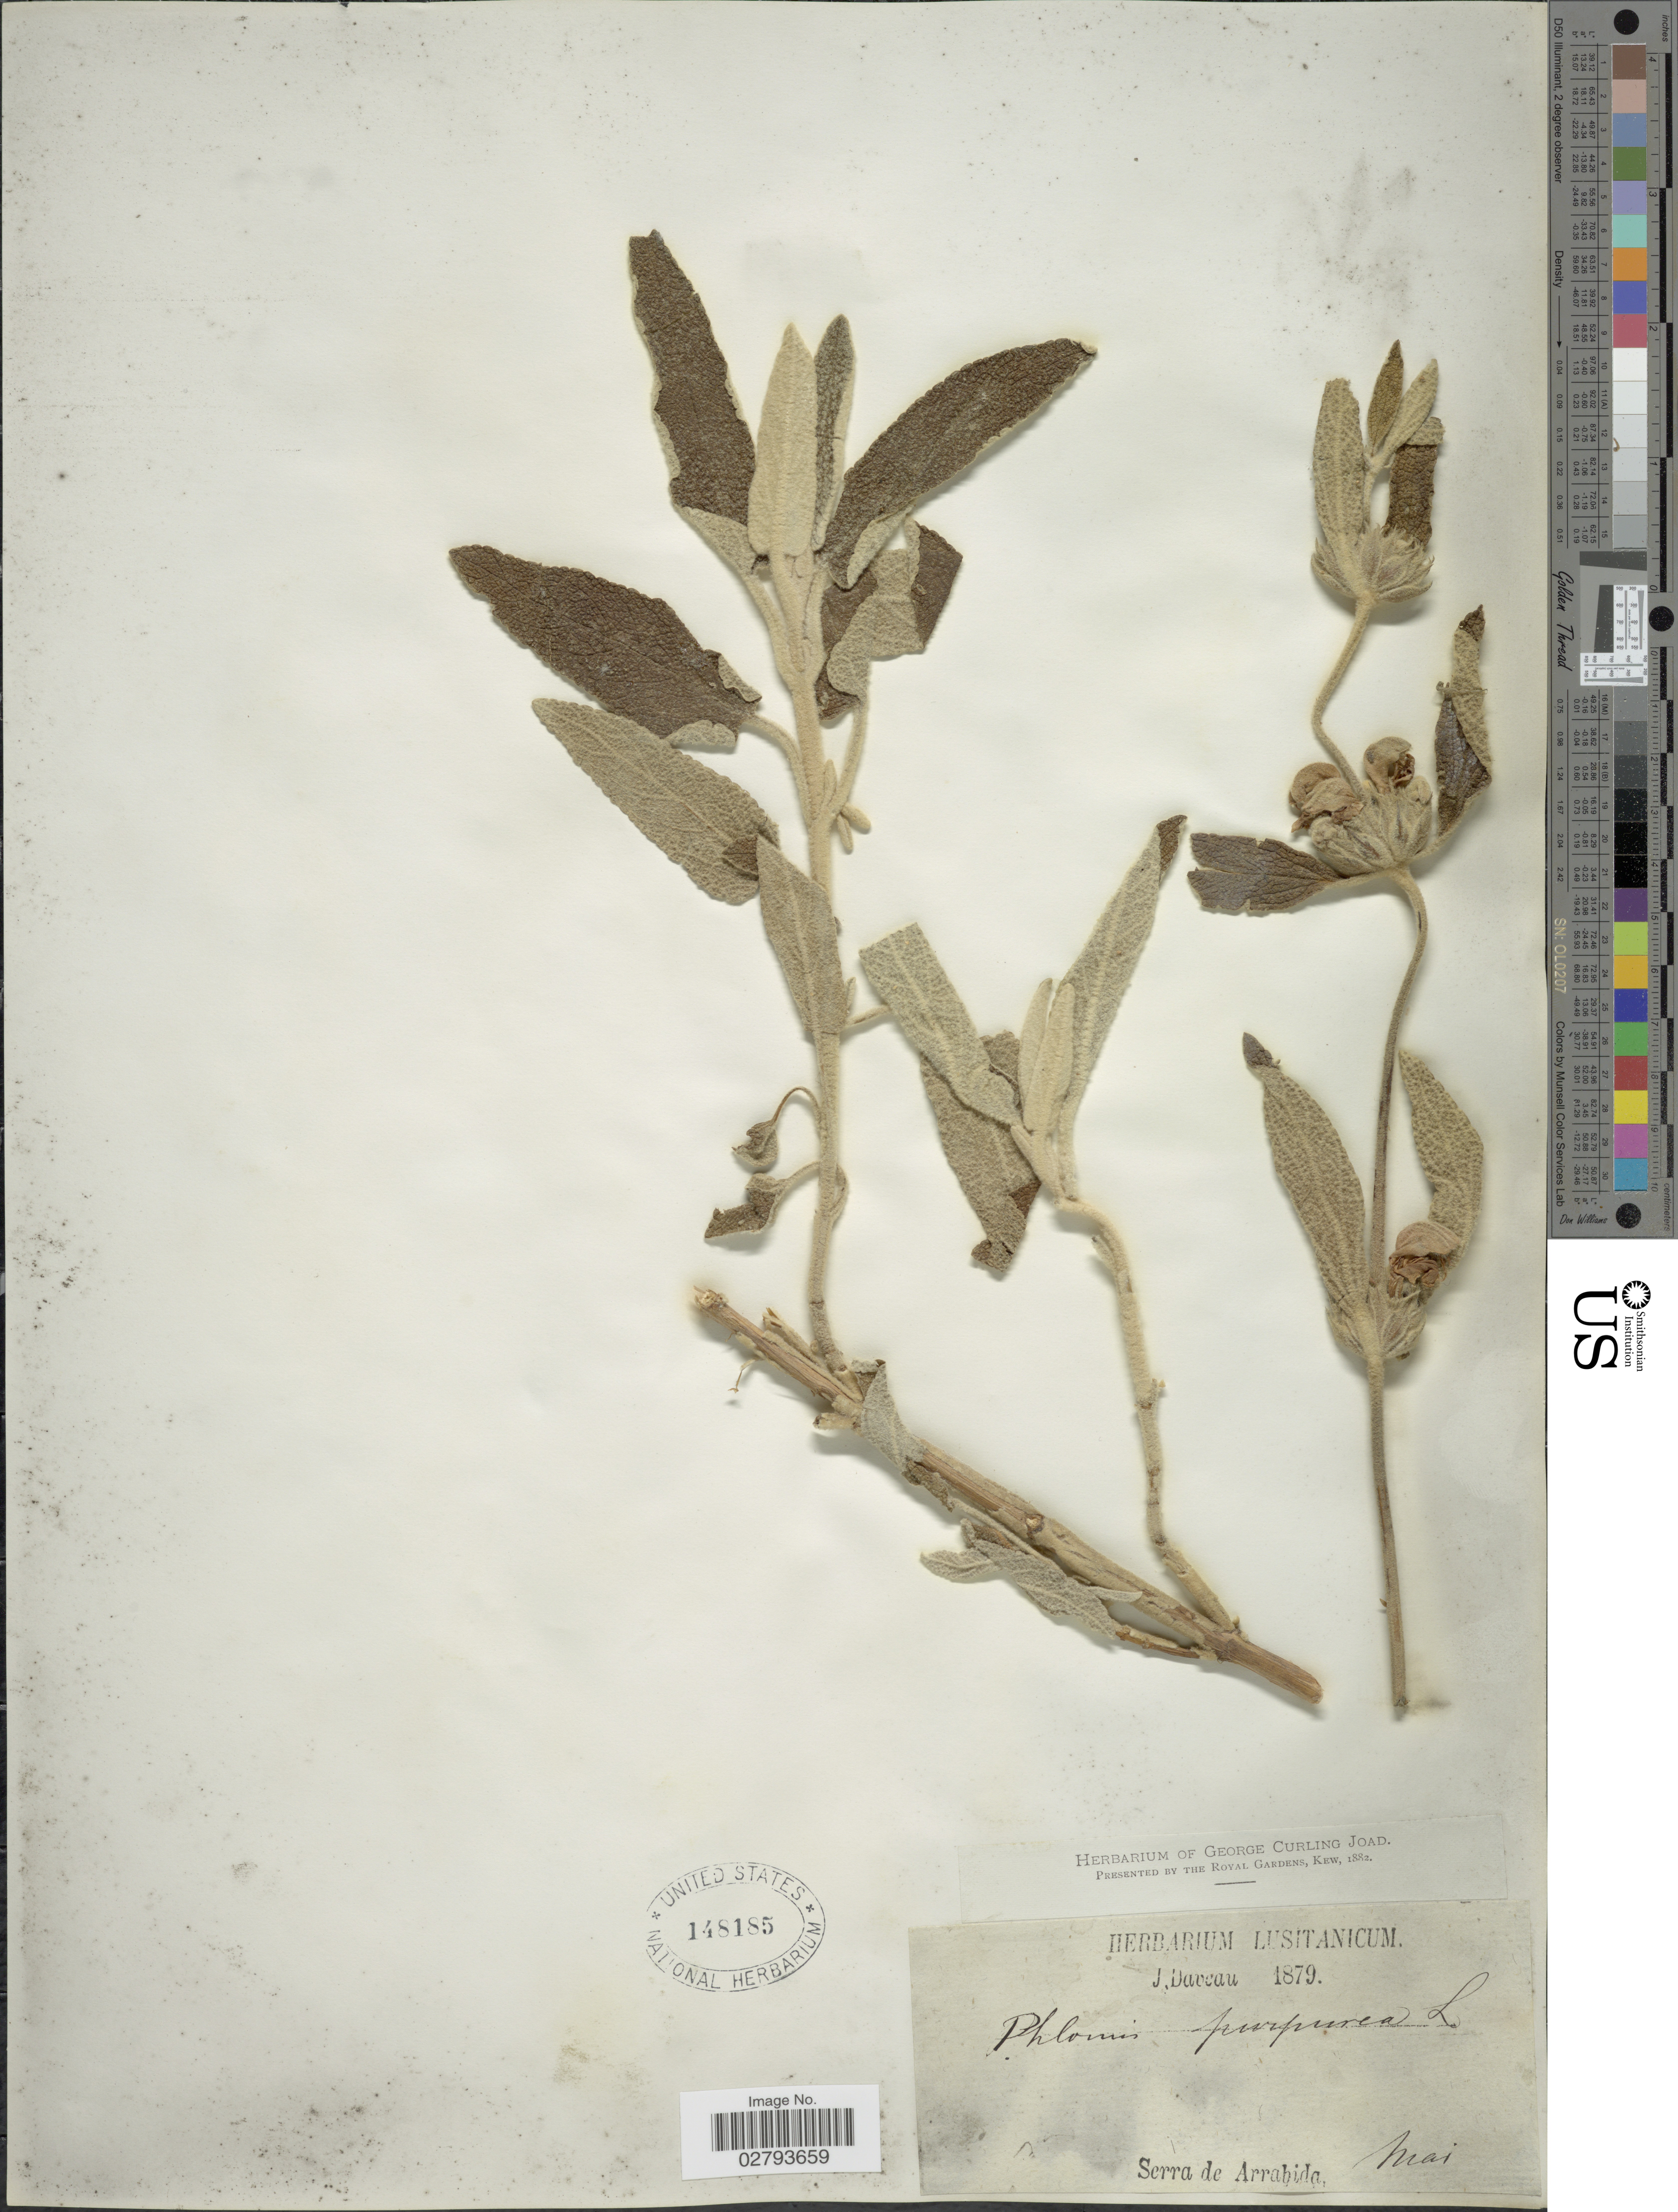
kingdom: Plantae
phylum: Tracheophyta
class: Magnoliopsida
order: Lamiales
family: Lamiaceae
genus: Phlomis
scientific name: Phlomis purpurea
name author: L.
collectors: J. Daveau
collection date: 1879-05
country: Portugal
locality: Serra de Arrabida.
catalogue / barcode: US 148185